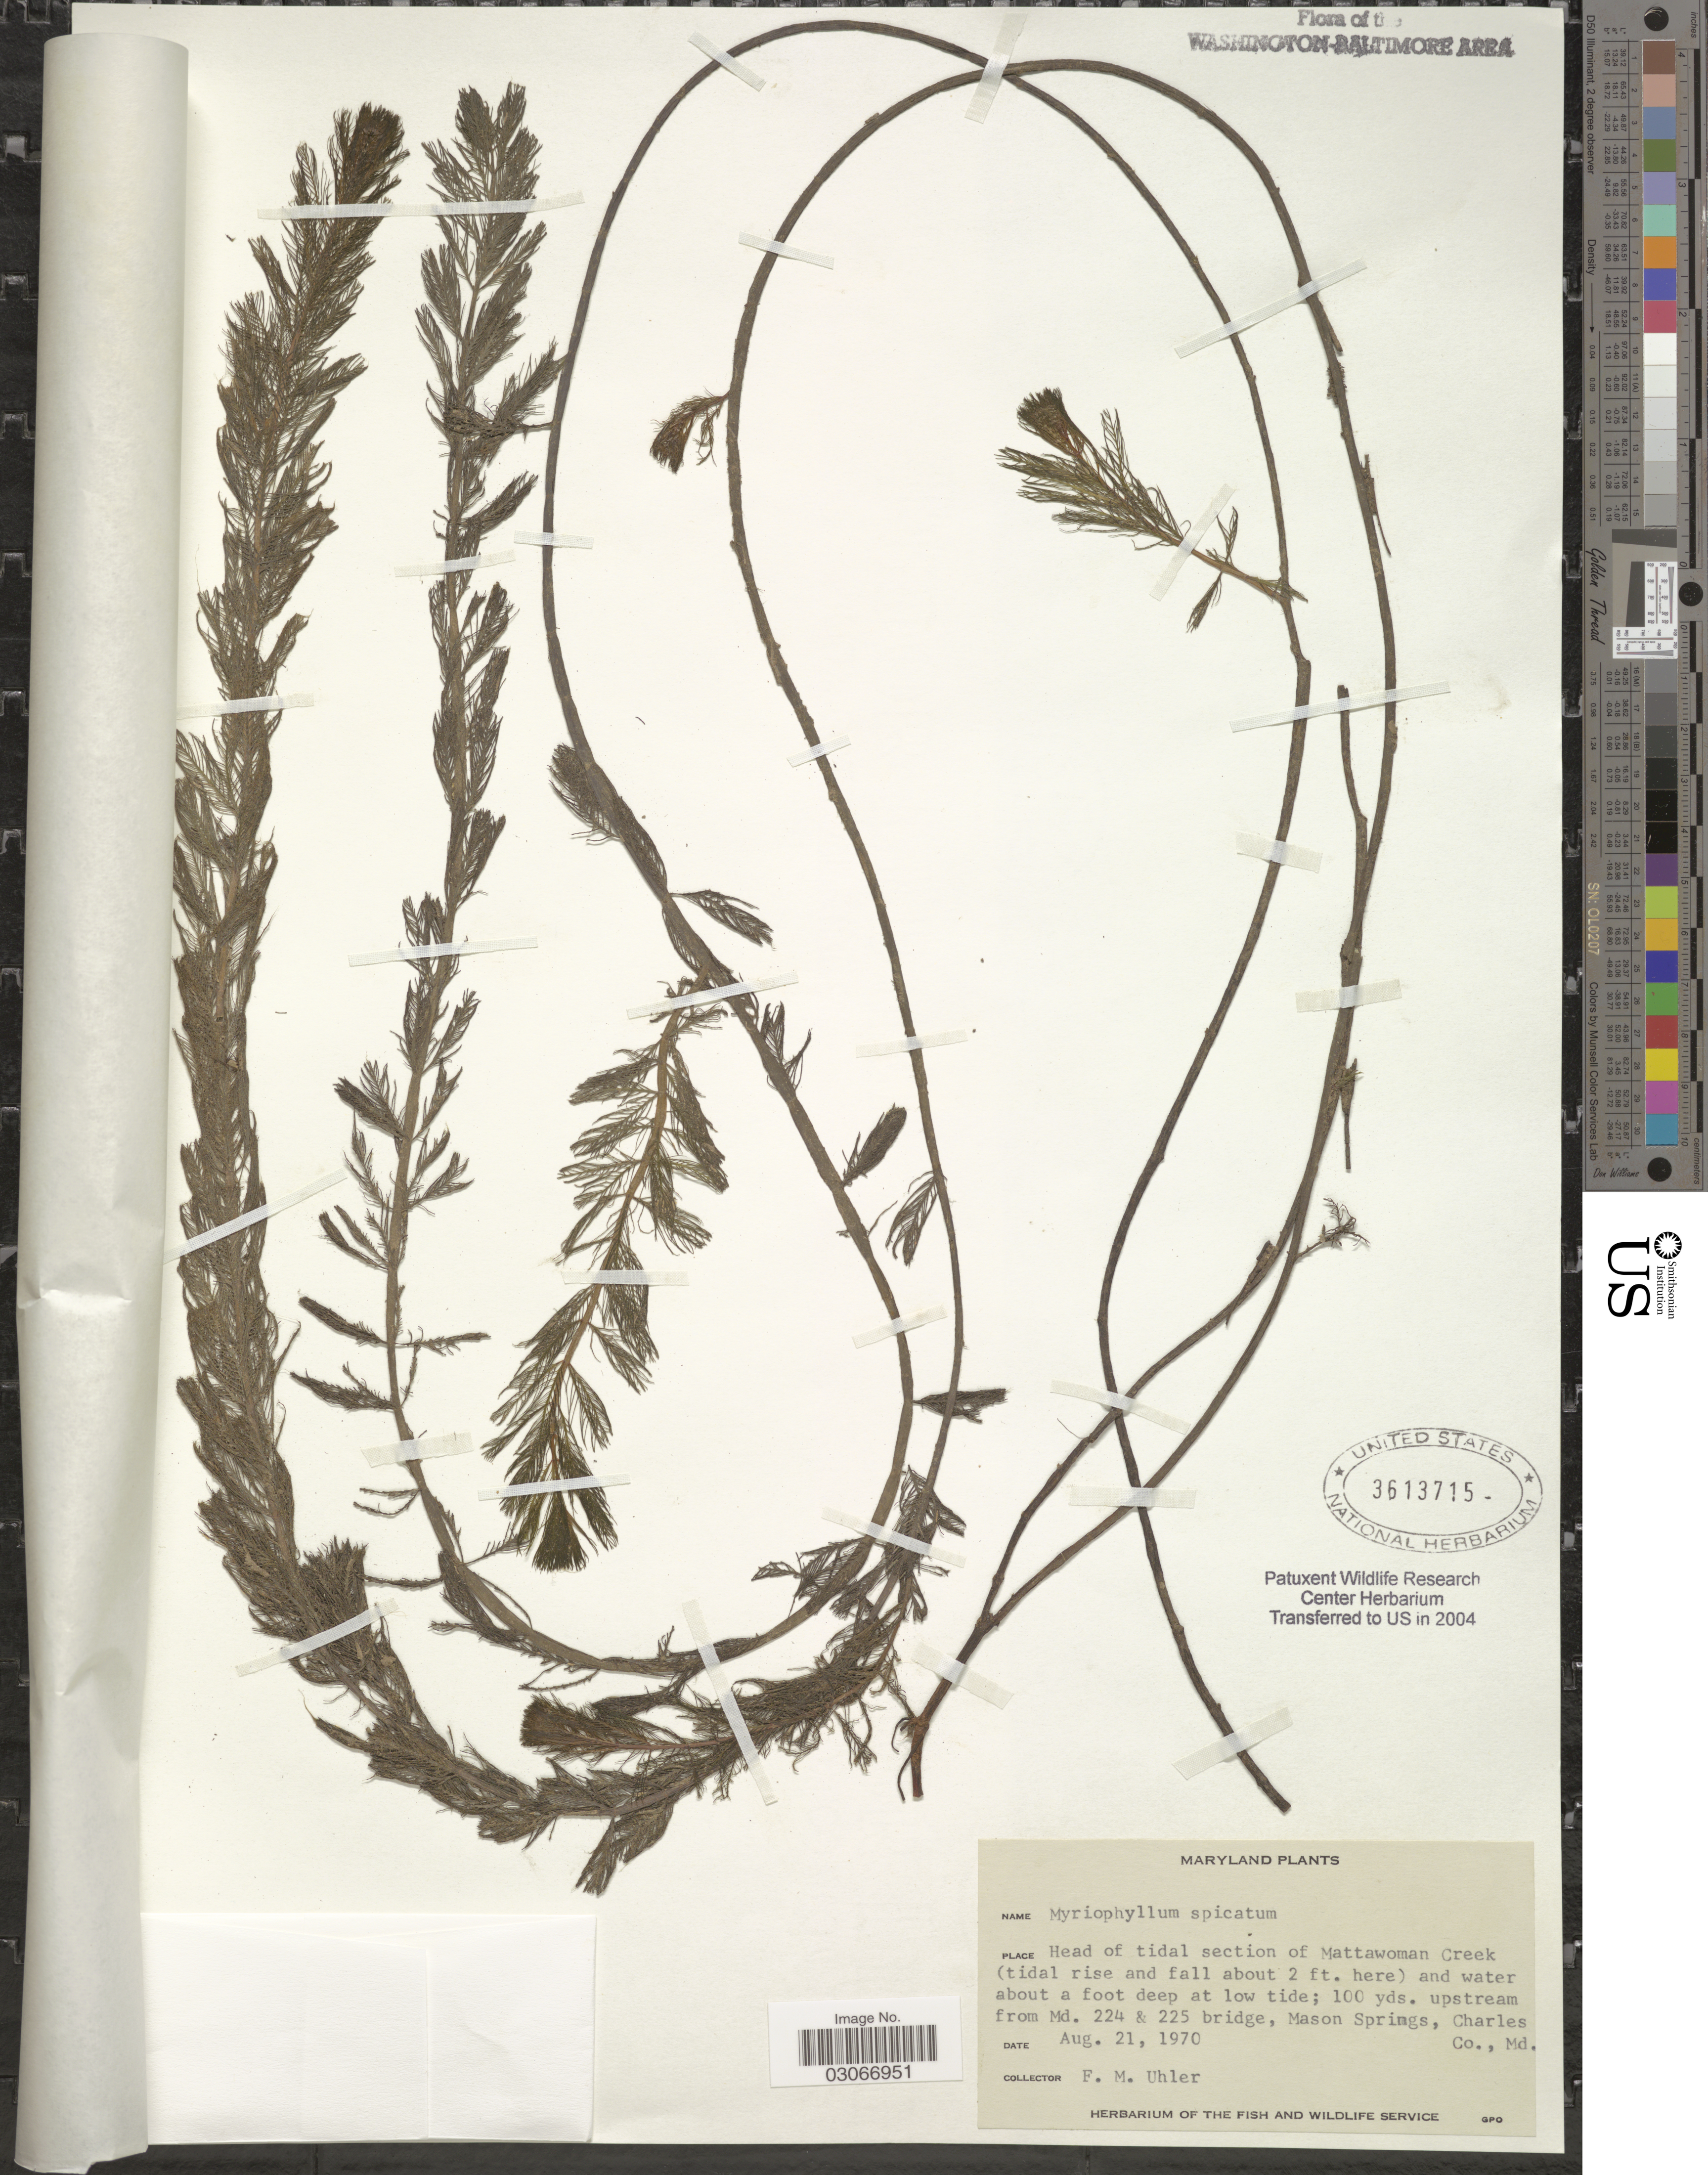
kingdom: Plantae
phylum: Tracheophyta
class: Magnoliopsida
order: Saxifragales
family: Haloragaceae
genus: Myriophyllum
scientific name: Myriophyllum spicatum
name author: L.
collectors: F. M. Uhler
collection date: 1970-08-21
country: United States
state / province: Maryland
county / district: Charles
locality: Head of tidal section Mattawoman Creek (tidal rise and fall about 2 ft. here) and water about a foot deep at low tide; 100 yds. upstream from Md. 224 & 225 bridge, Mason Springs, Charles Co., Md.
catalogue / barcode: US 3613715